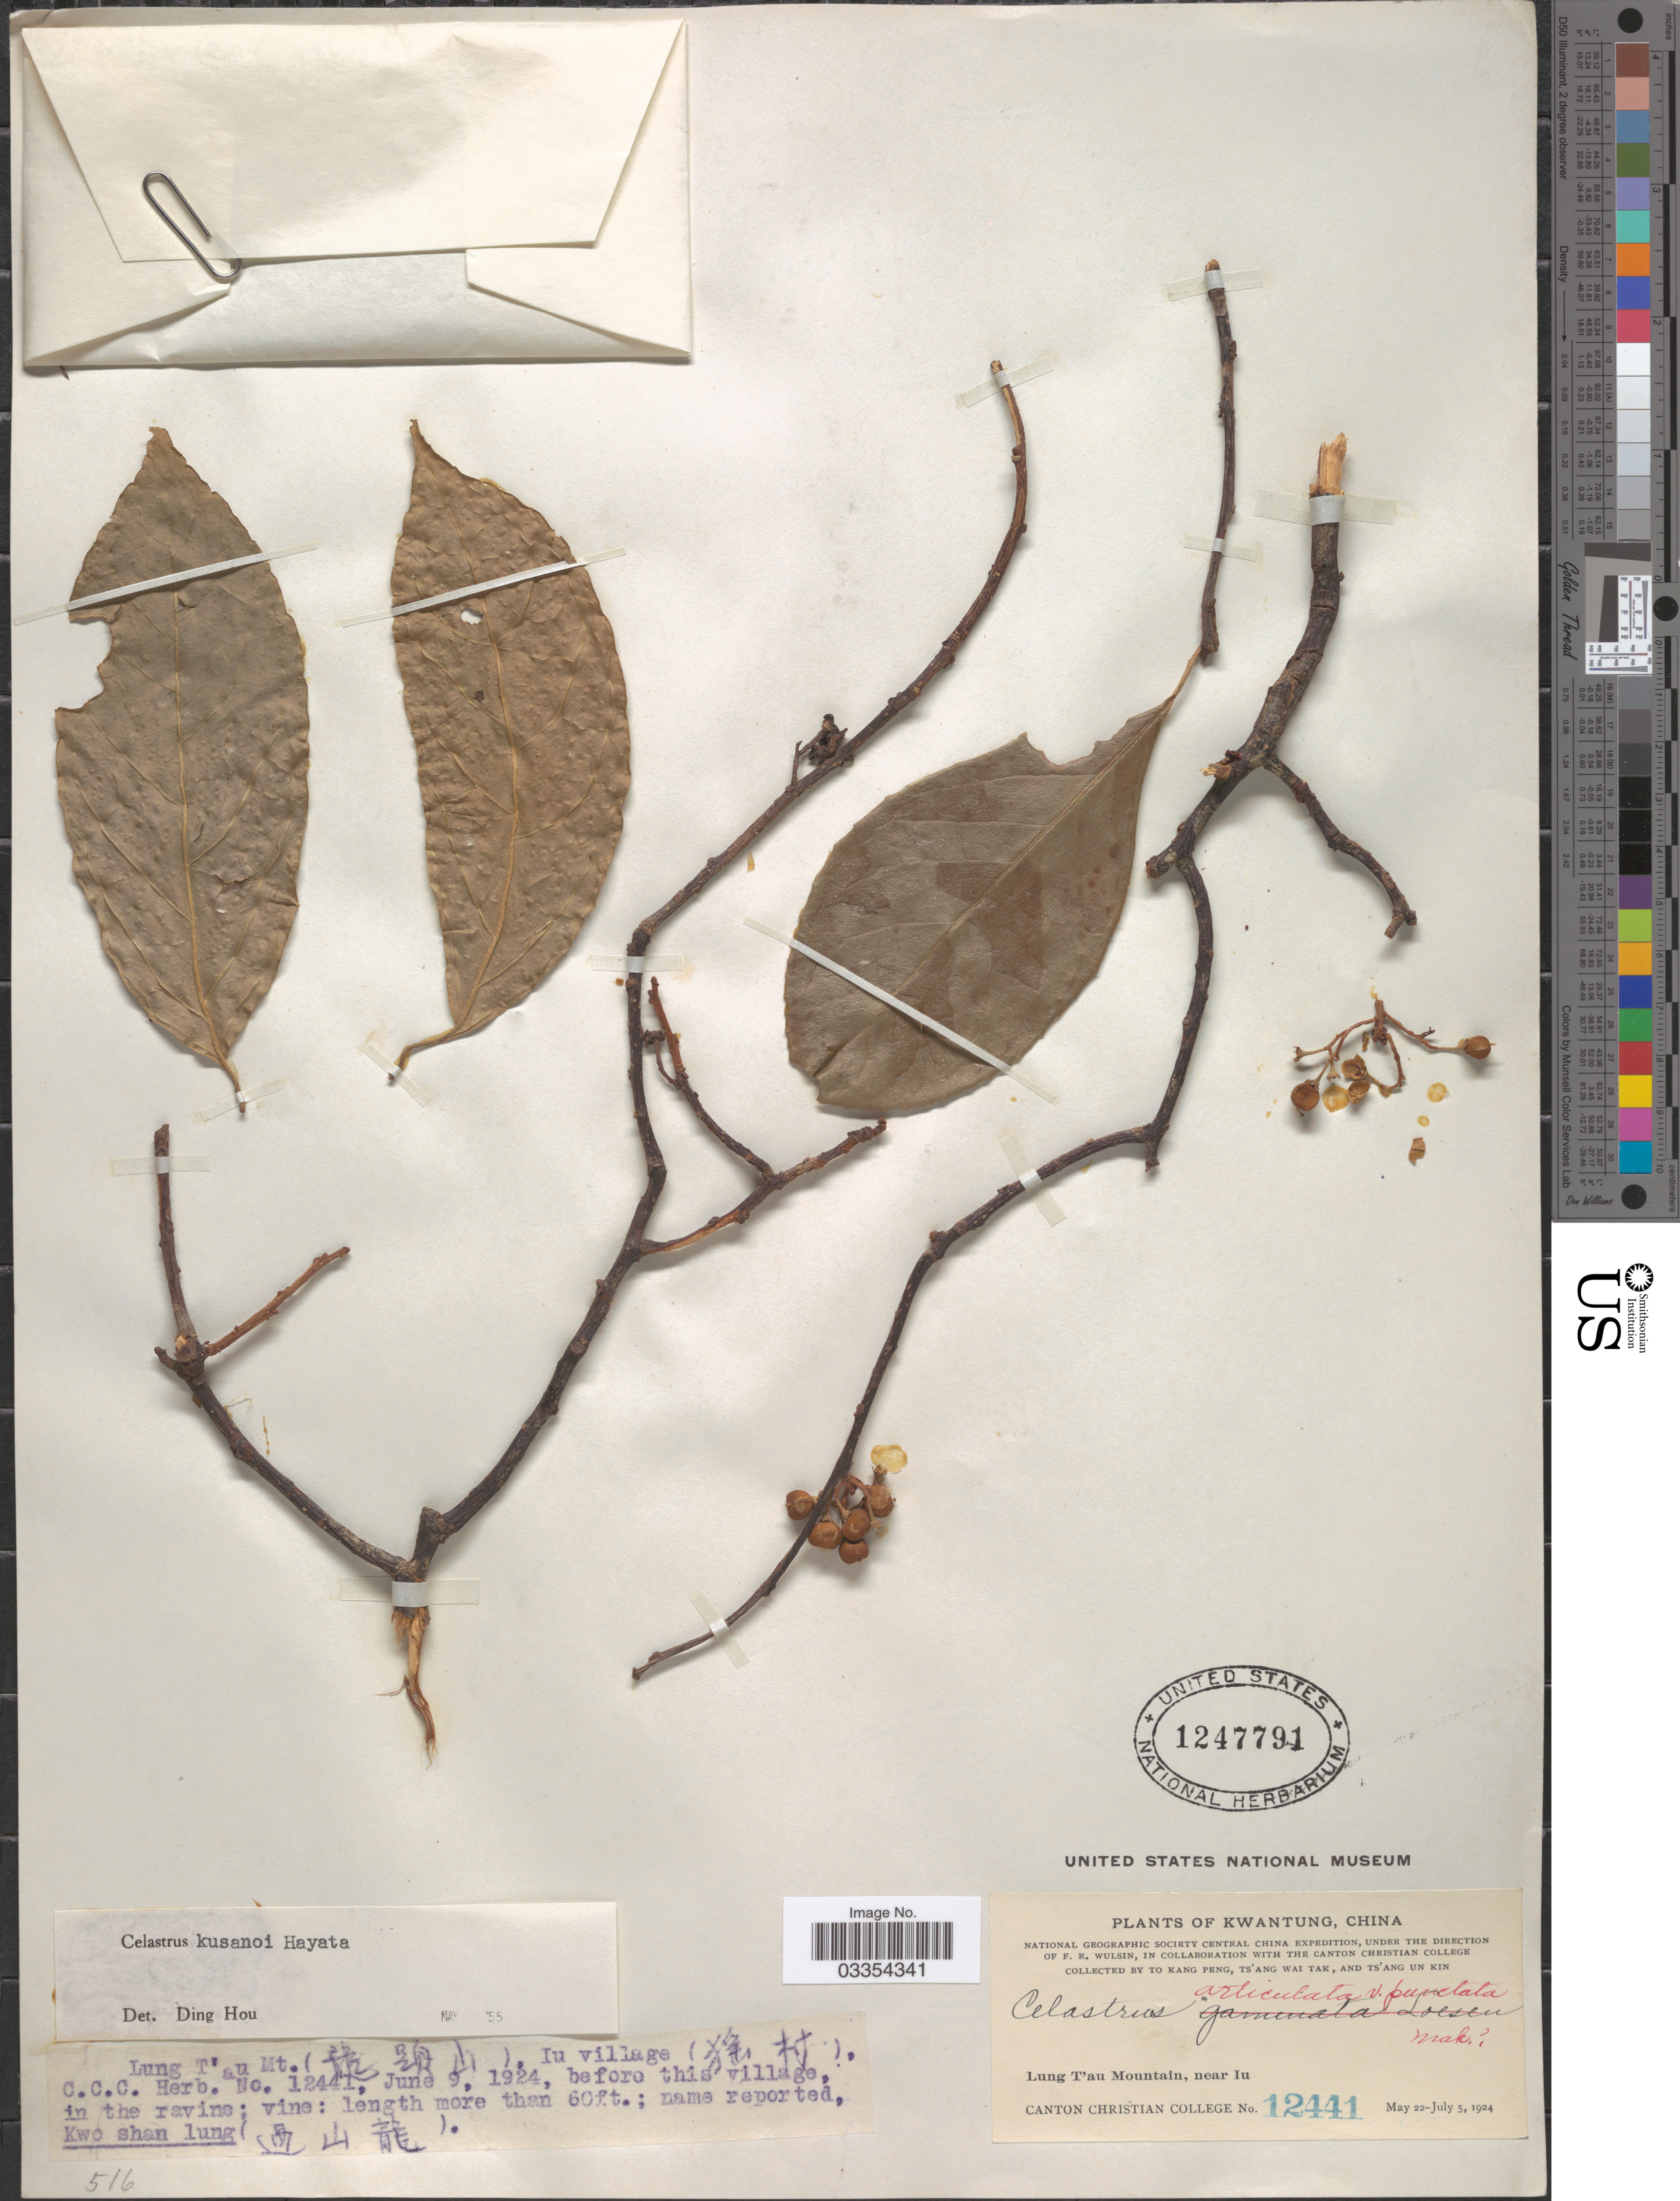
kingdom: Plantae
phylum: Tracheophyta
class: Magnoliopsida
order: Celastrales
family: Celastraceae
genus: Celastrus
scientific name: Celastrus kusanoi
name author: Hayata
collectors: Kang Peng To, W. T. Tsang & Ts' Ang Un Kin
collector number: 12441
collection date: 1924-06-09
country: China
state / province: Guangdong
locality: Kwangtung. Lung T'au Mountain, near Iu.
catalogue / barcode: US 1247791